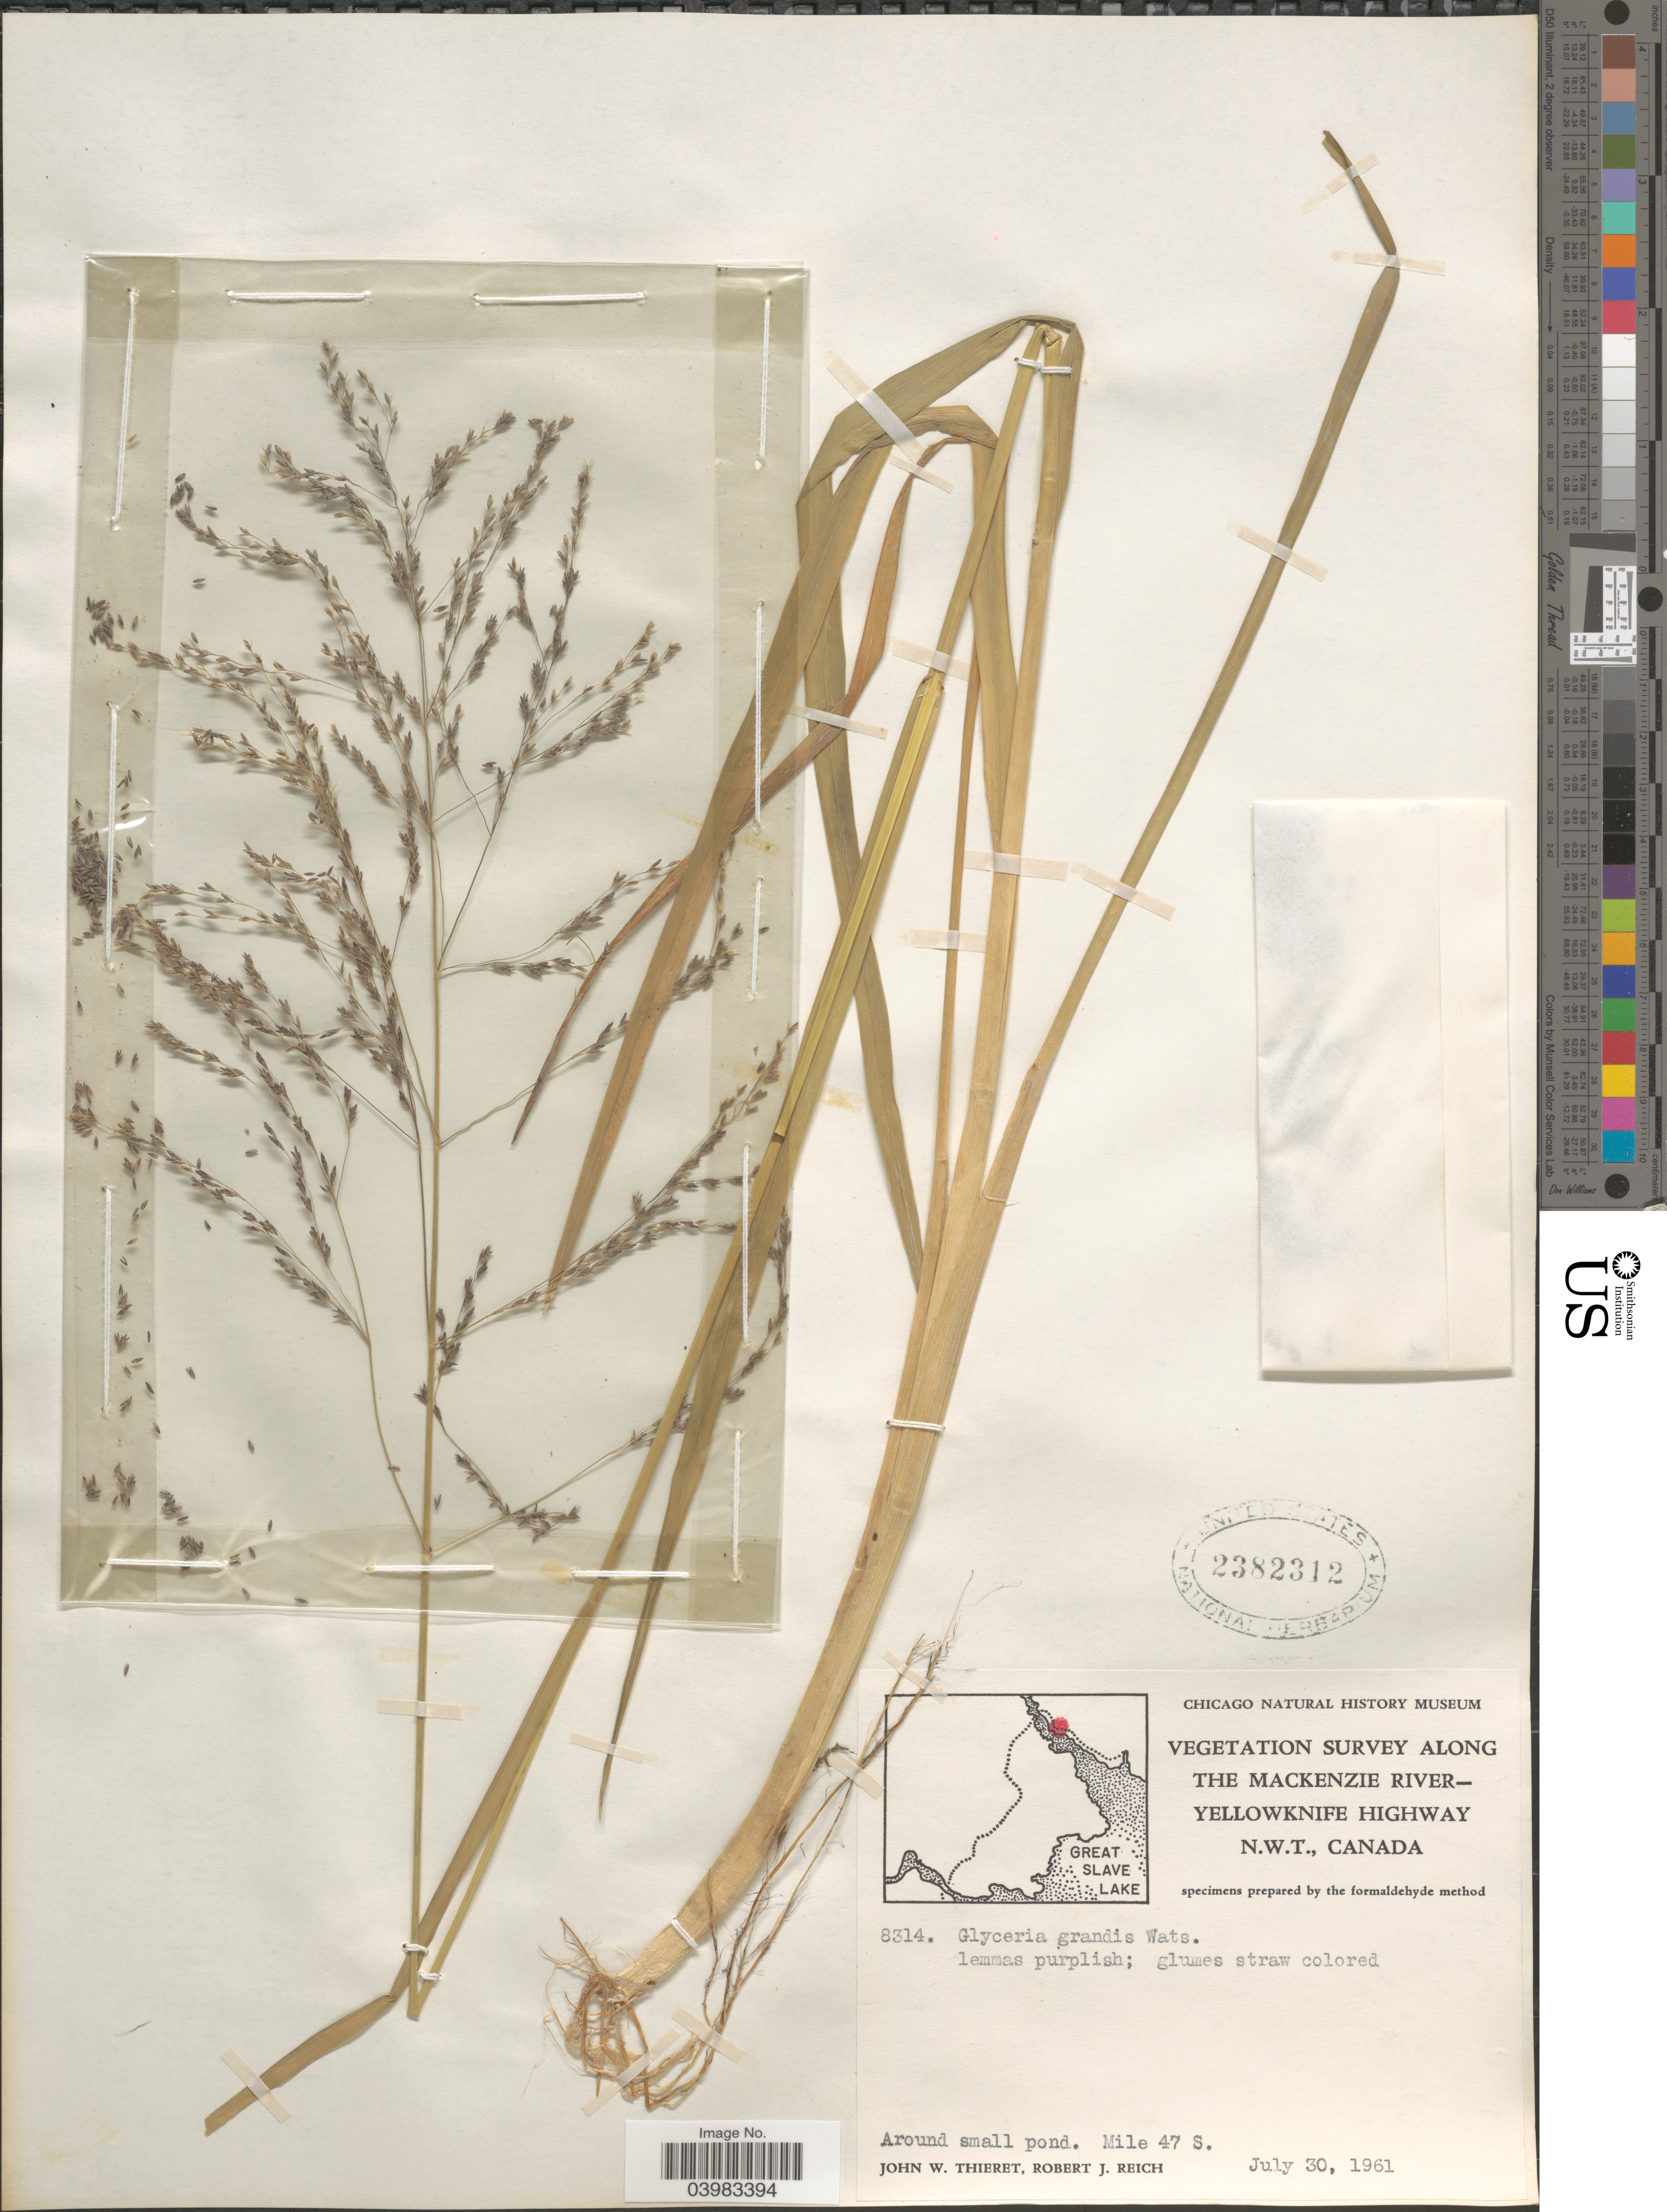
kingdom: Plantae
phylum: Tracheophyta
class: Liliopsida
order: Poales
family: Poaceae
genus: Glyceria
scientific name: Glyceria grandis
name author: S. Watson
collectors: J. W. Thieret & R. Reich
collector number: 8314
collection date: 1961-07-30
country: Canada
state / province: Northwest Territories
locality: Along the Mackenzie River - Yellowknife Highway. Mile 47 S.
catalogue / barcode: US 2382312